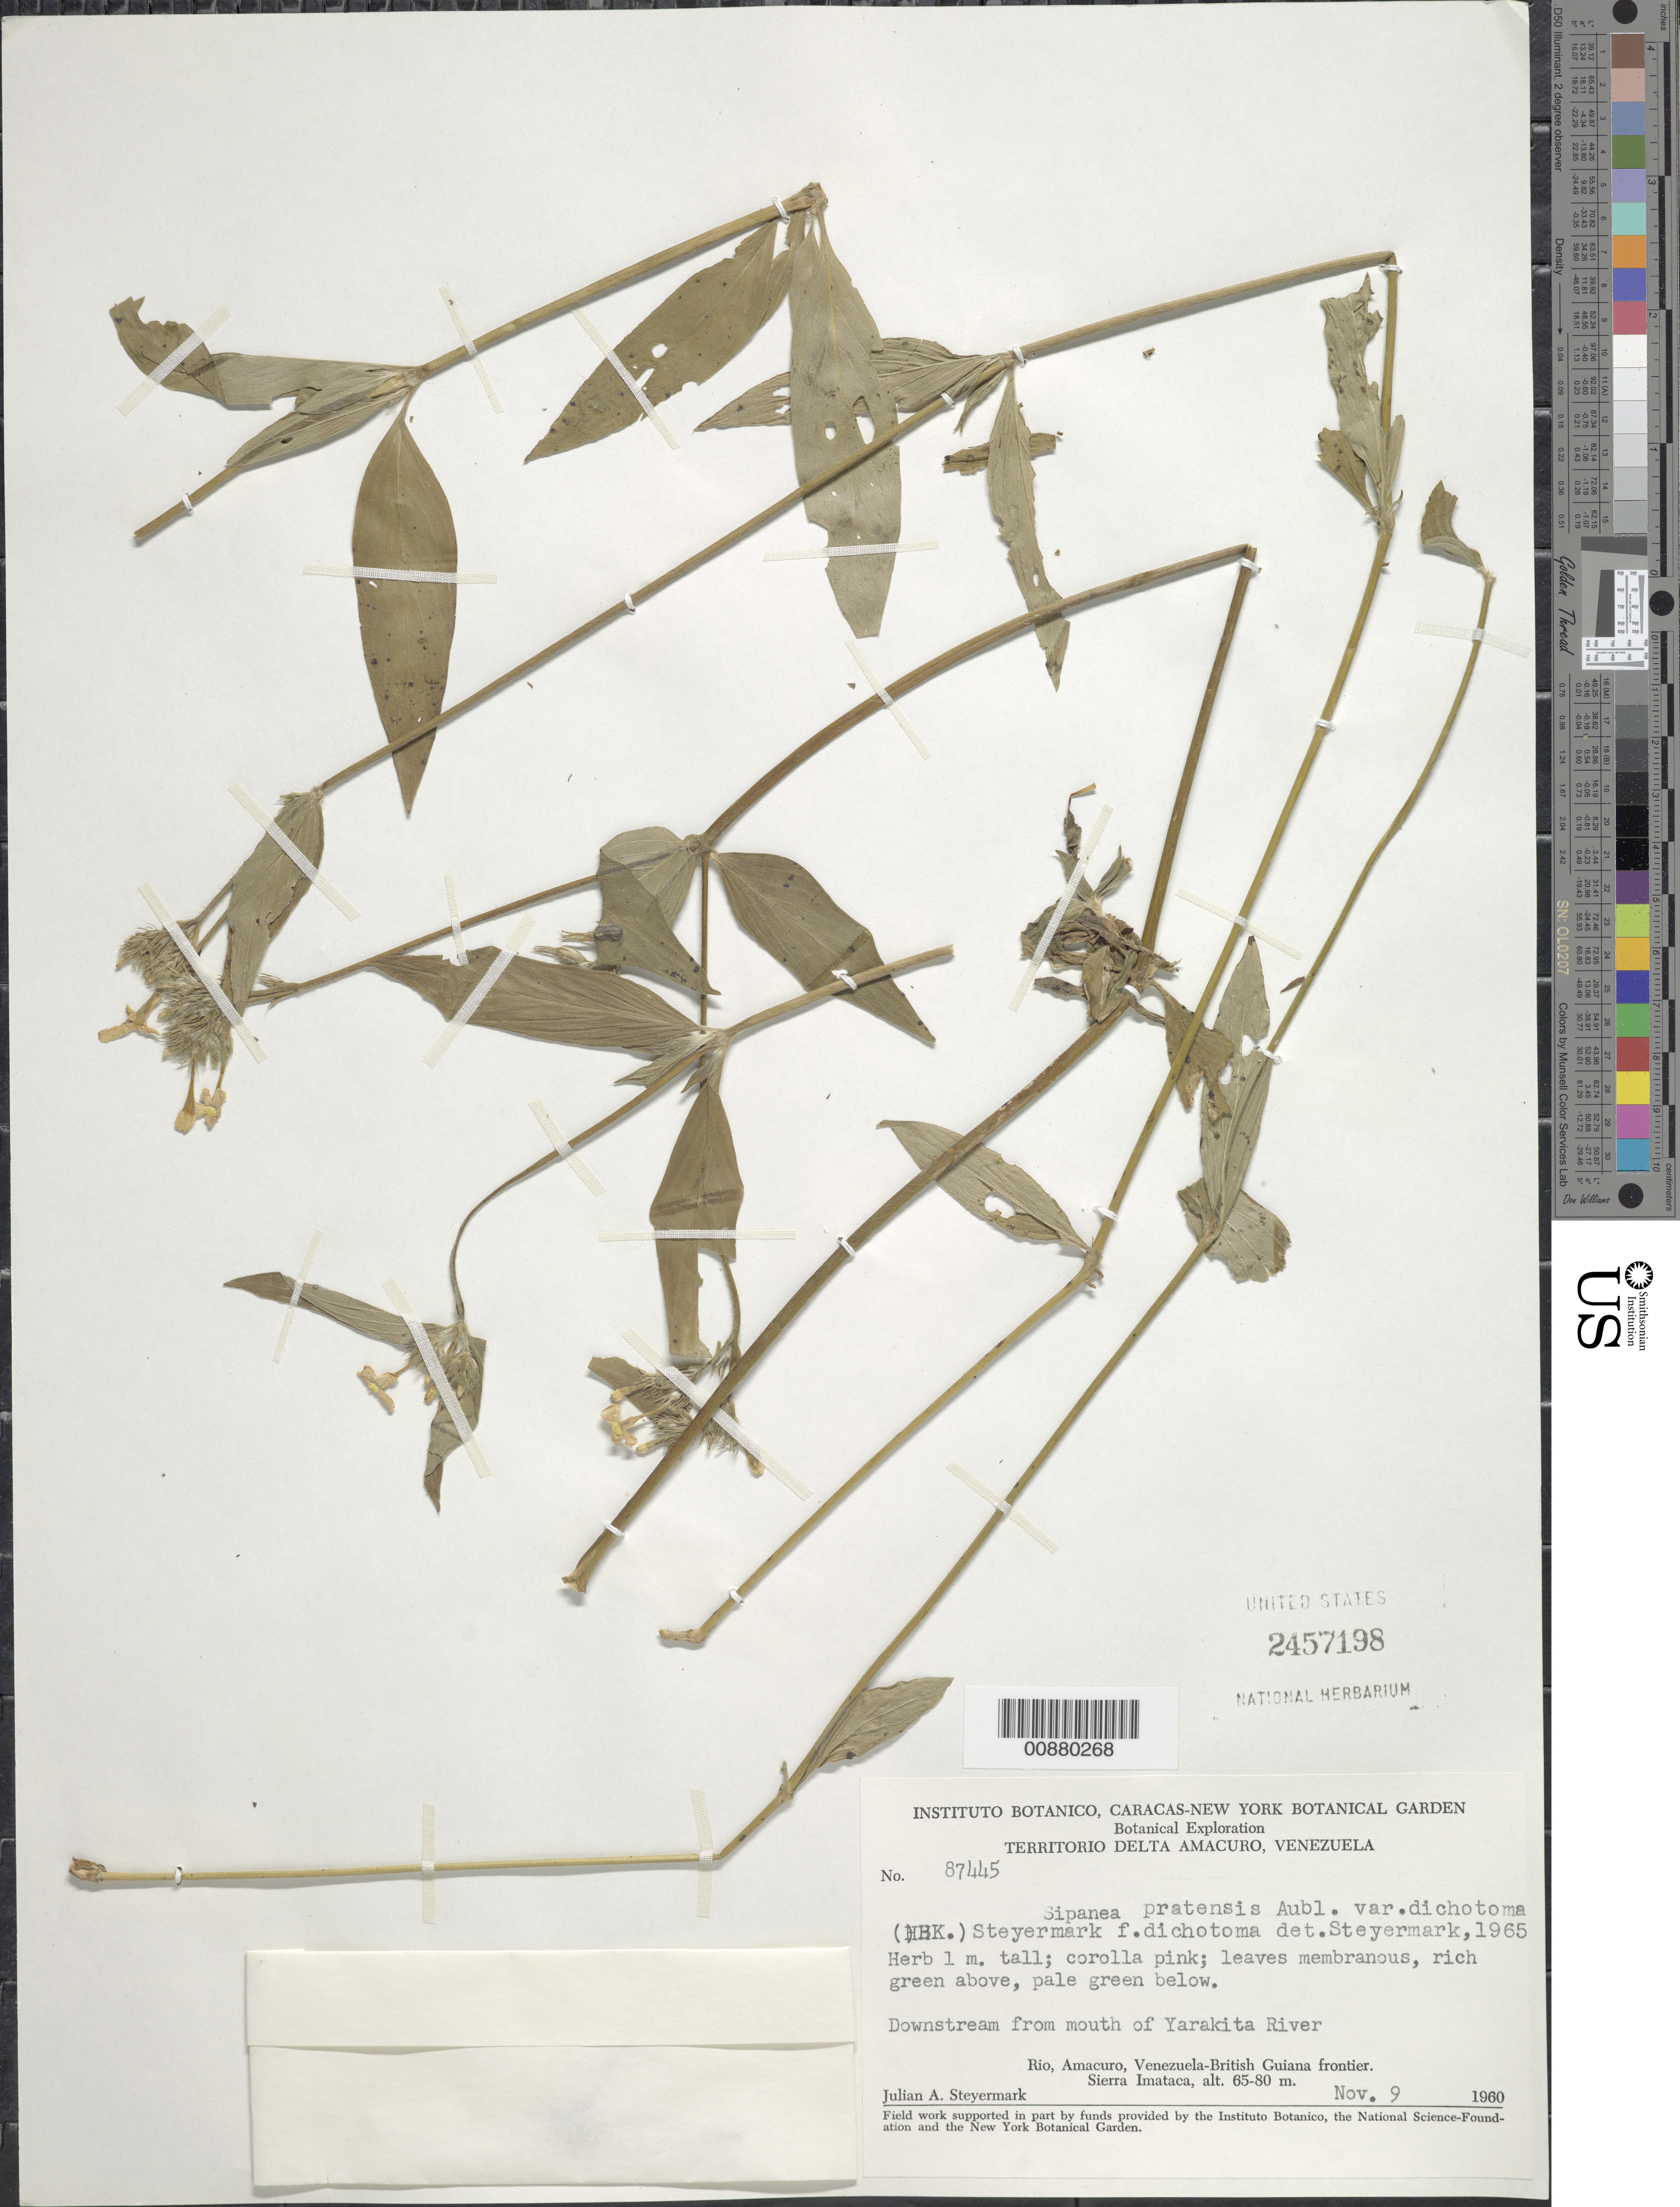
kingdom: Plantae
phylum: Tracheophyta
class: Magnoliopsida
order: Gentianales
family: Rubiaceae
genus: Sipanea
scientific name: Sipanea pratensis var. dichotoma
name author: (Kunth) Steyerm.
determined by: Steyermark, Julian A., (VEN)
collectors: J. Steyermark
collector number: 87445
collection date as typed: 9-Nov-60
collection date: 1960-11-09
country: Venezuela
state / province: Delta Amacuro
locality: Rio Amacuro, Sierra Imataca, Venezuela-Guyana border; downstream from mouth of Yarakita River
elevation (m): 65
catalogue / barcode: US 2457198